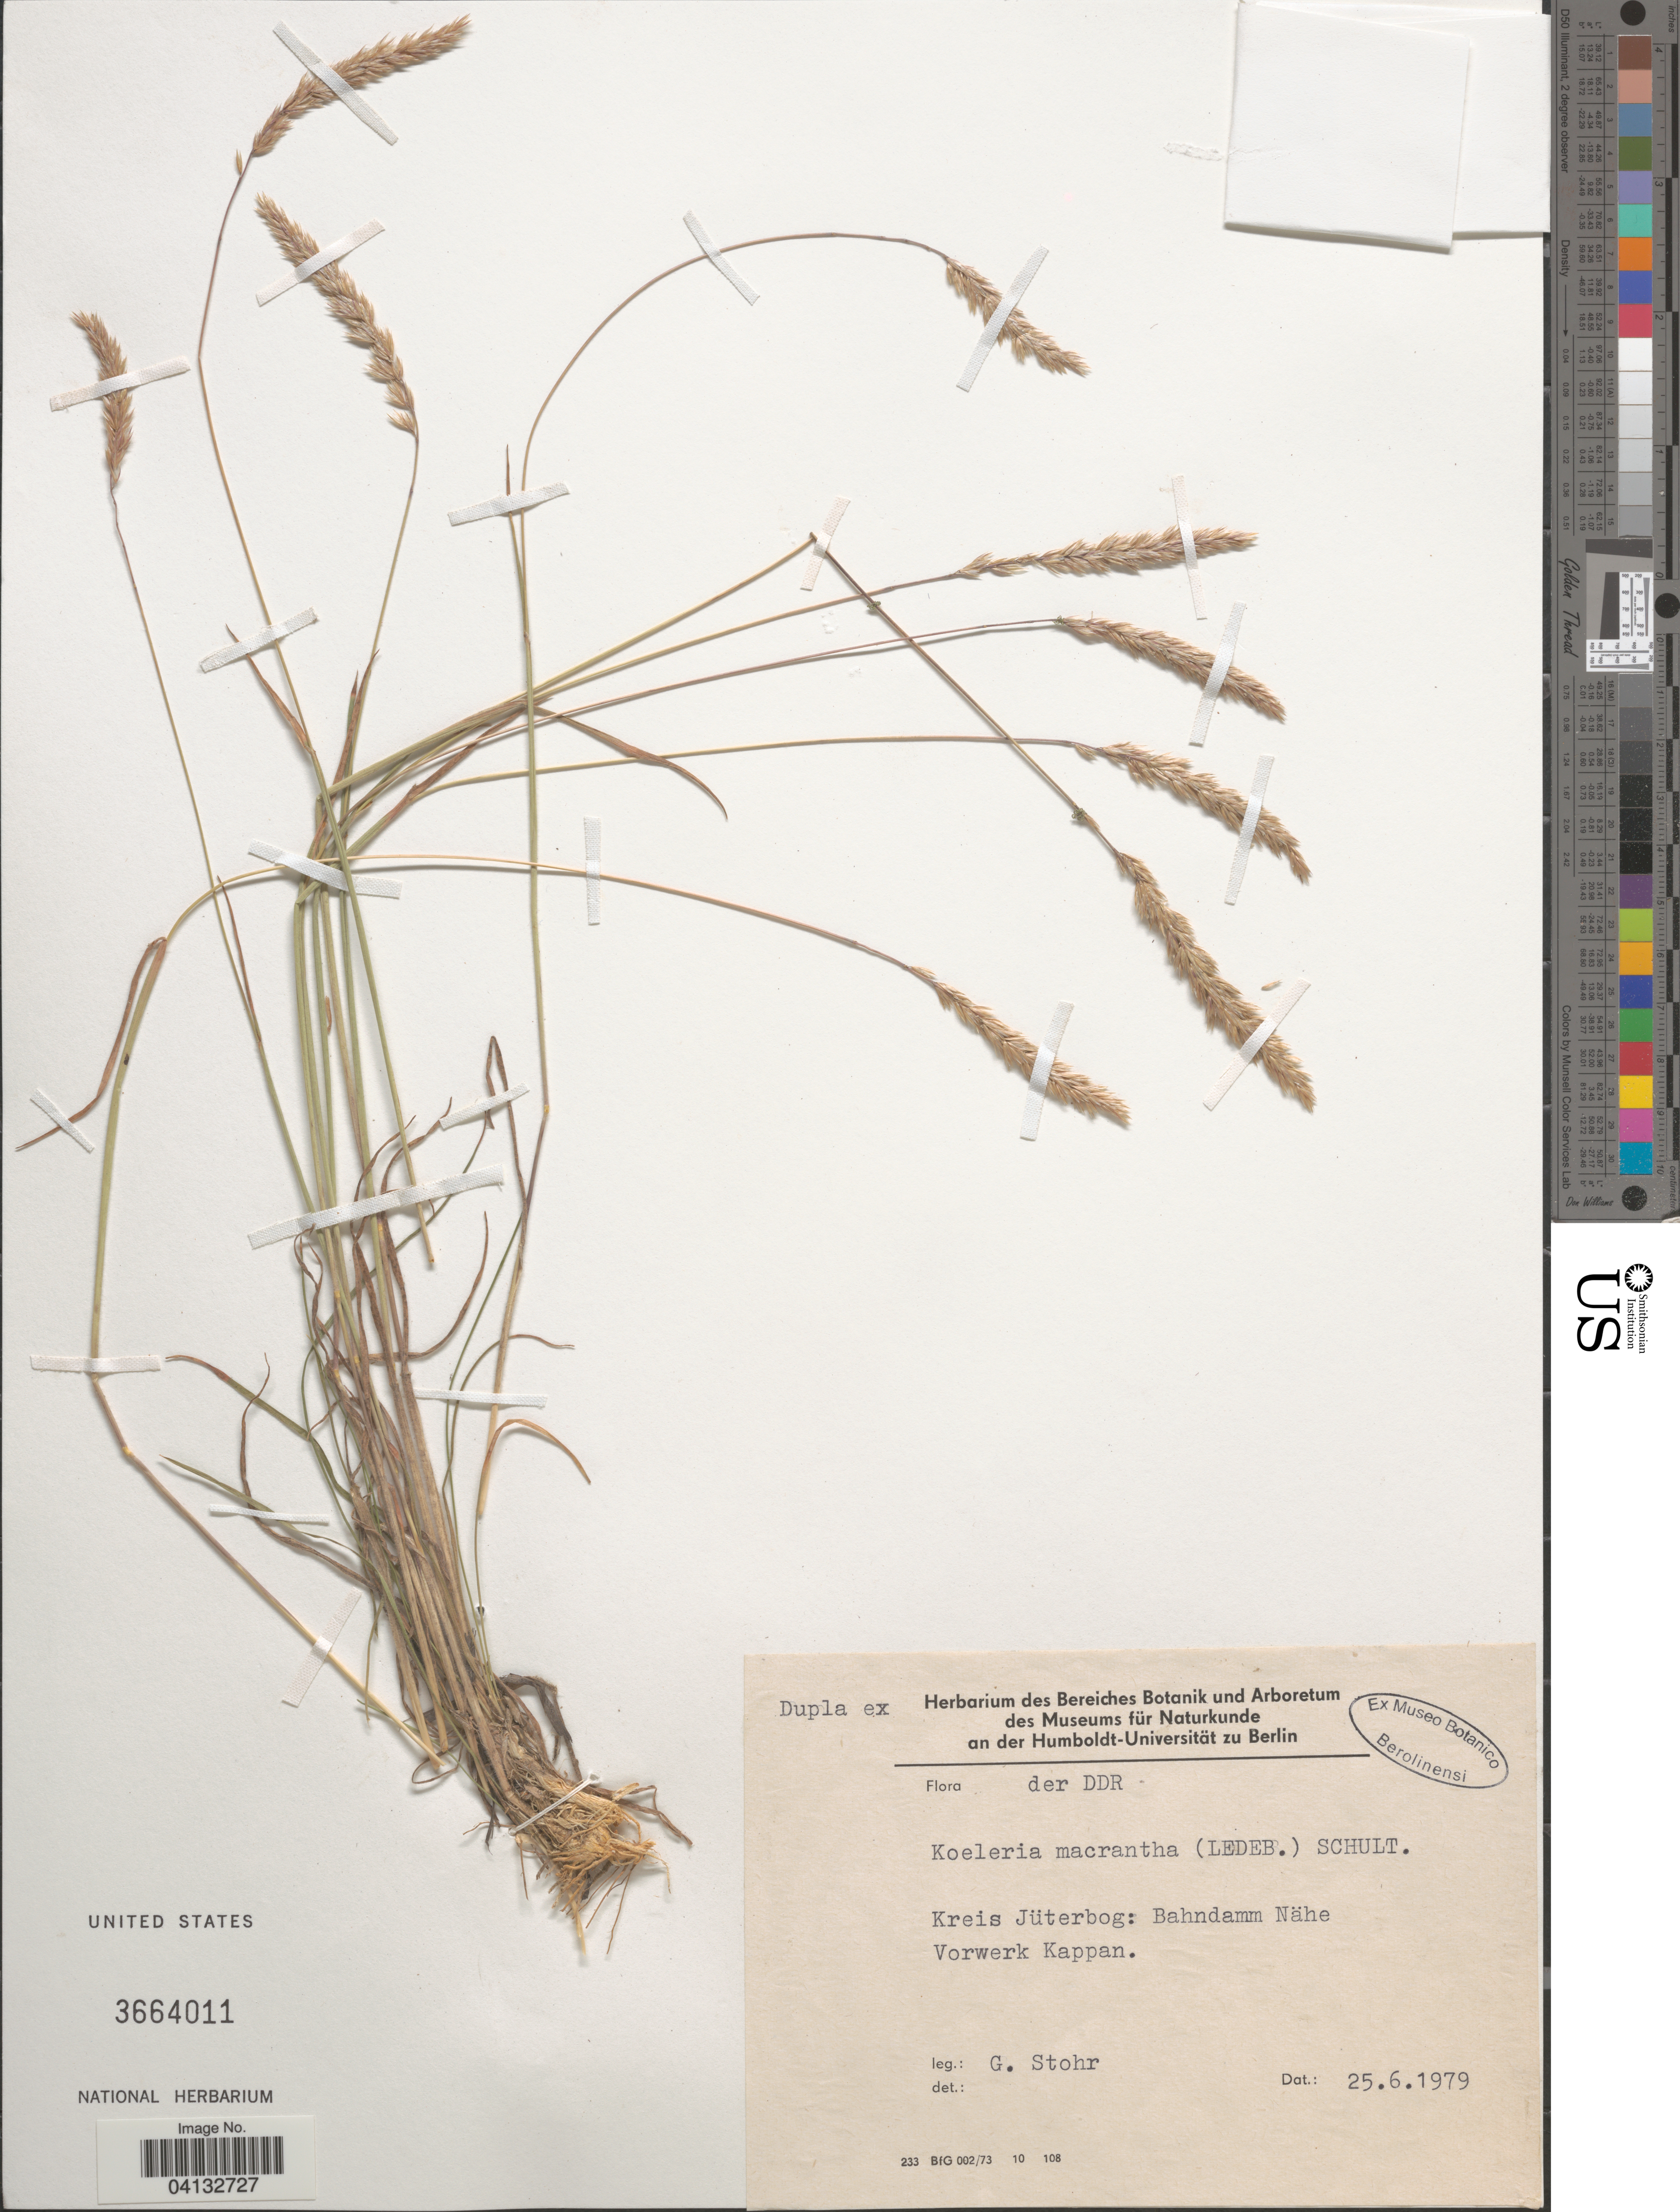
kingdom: Plantae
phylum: Tracheophyta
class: Liliopsida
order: Poales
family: Poaceae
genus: Koeleria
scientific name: Koeleria macrantha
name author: (Ledeb.) Schult.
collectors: G. Stohr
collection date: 1979-06-25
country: Germany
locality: DDR. Kreis Jüterbog: Bahndamm Náhe Vorwerk Kappan.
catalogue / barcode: US 3664011